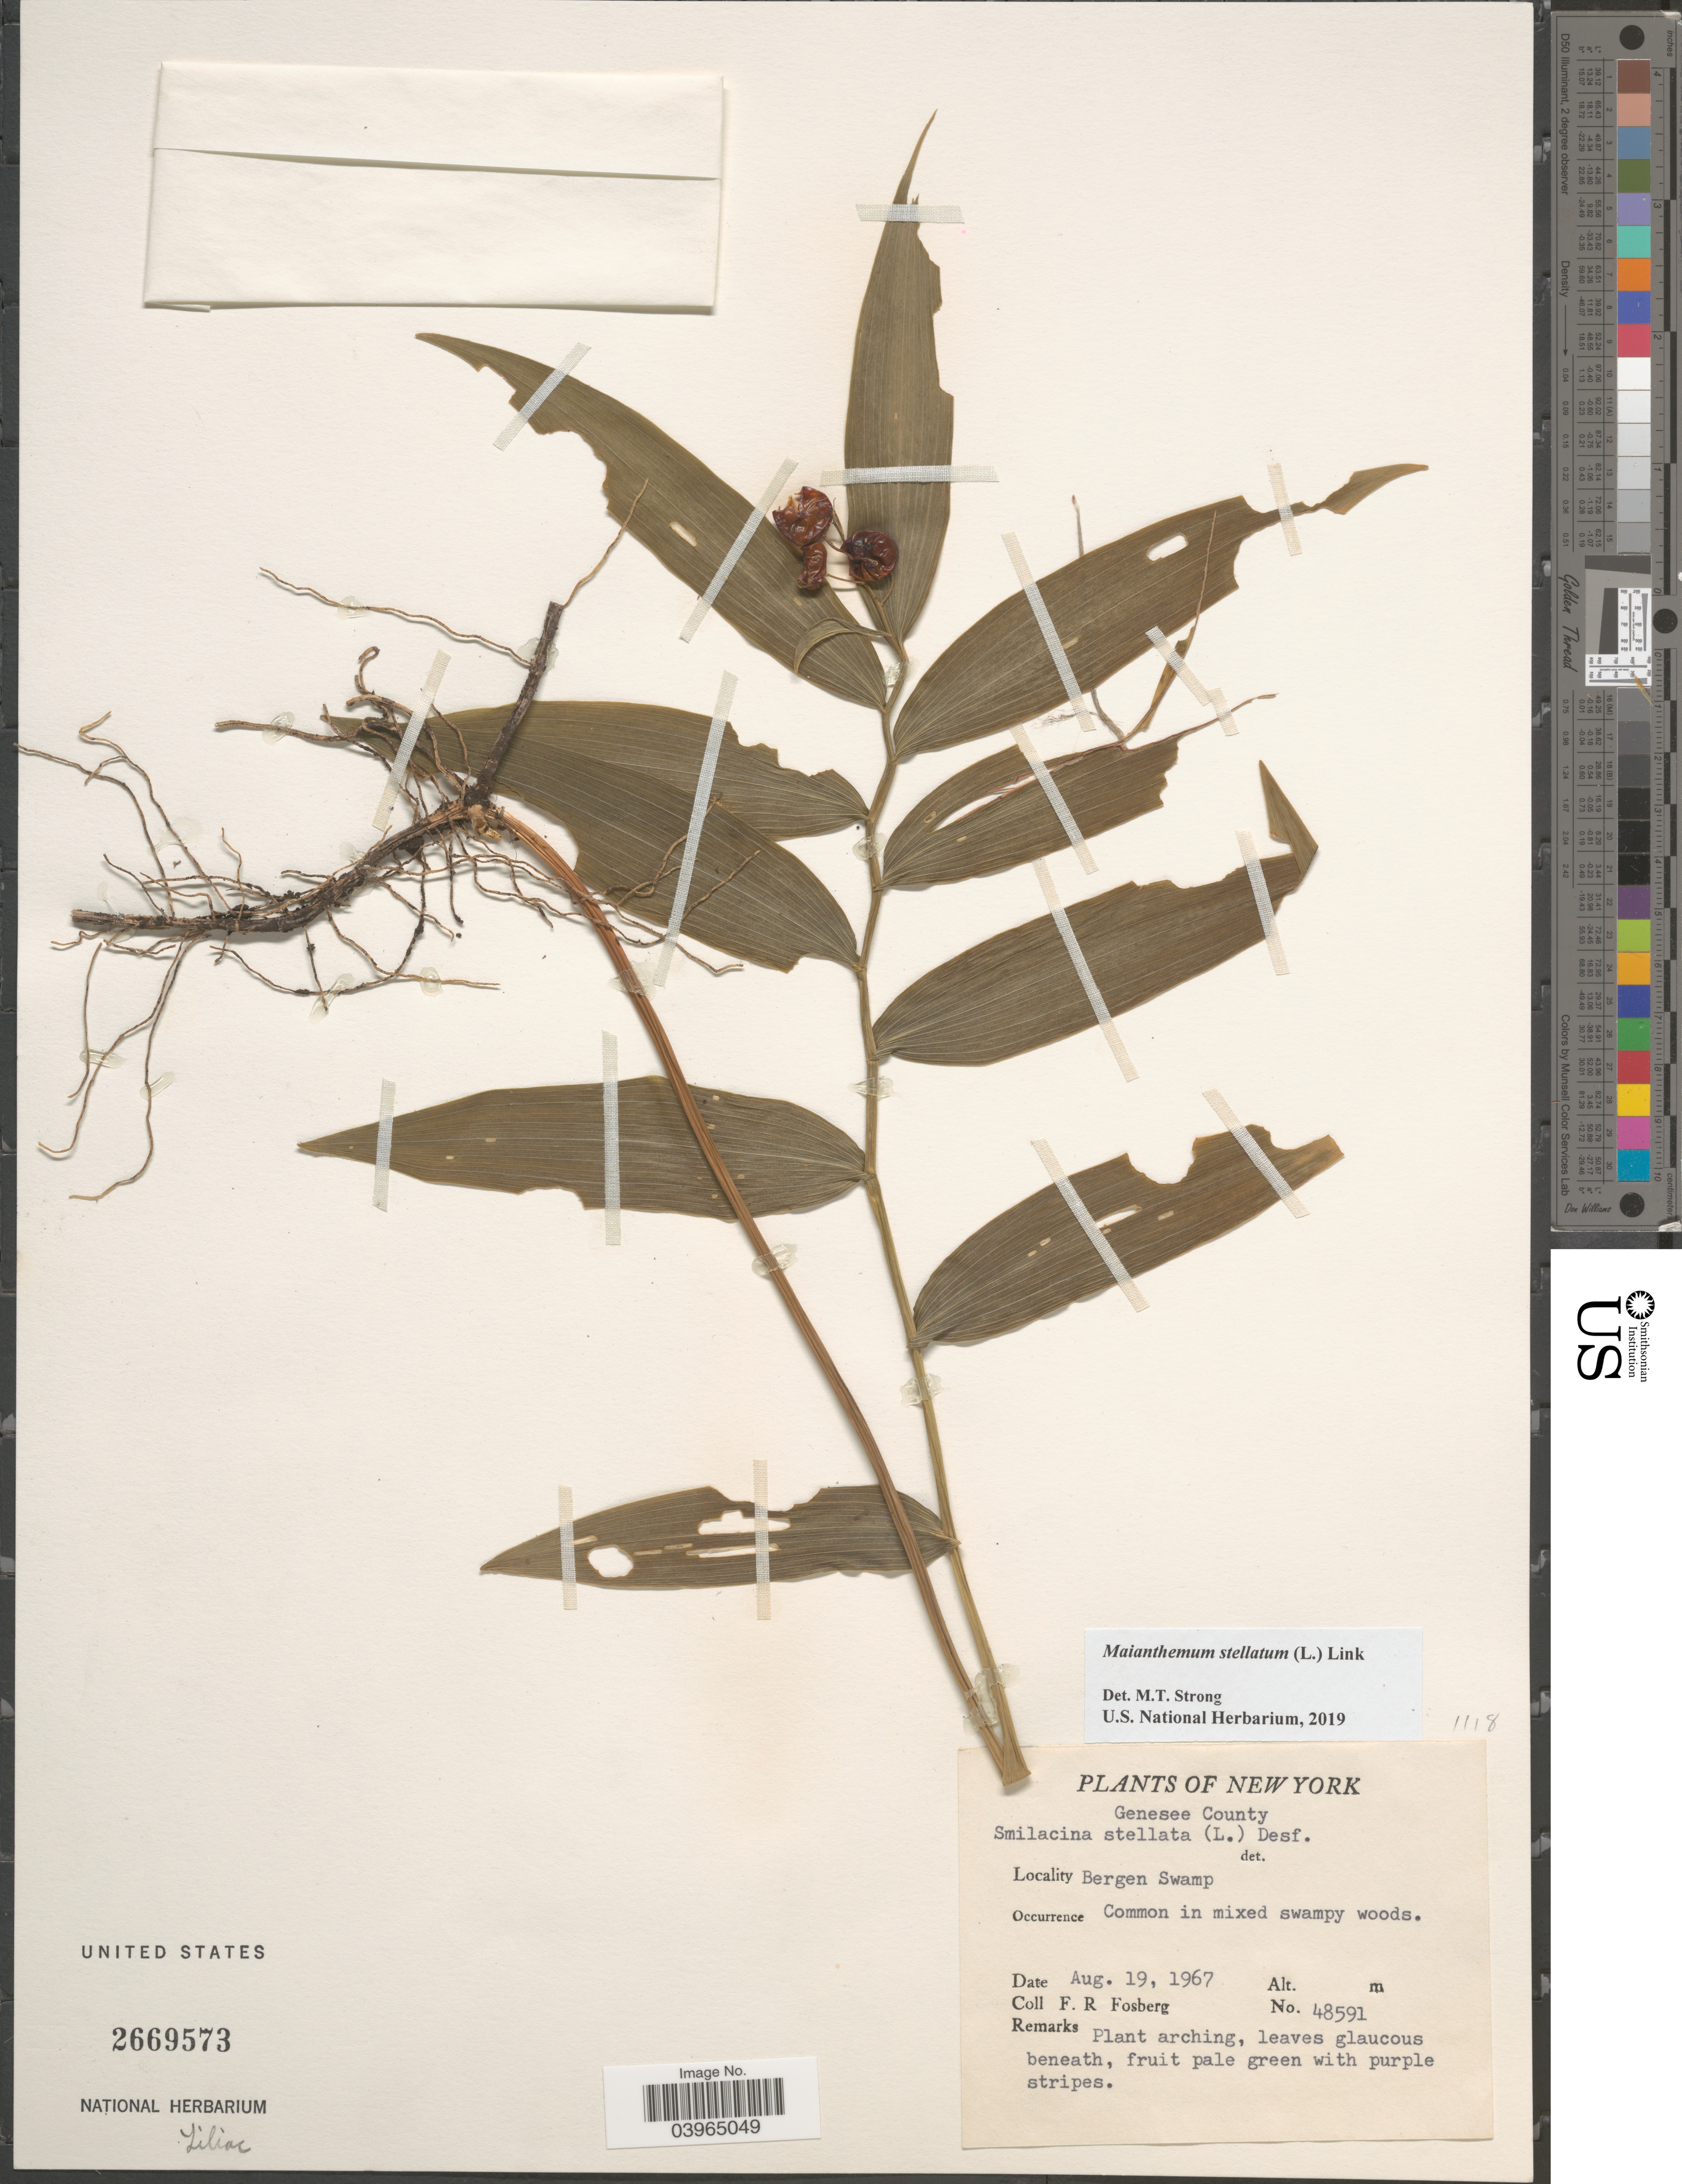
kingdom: Plantae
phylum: Tracheophyta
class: Liliopsida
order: Asparagales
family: Asparagaceae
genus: Maianthemum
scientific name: Maianthemum stellatum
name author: (L.) Link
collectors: F. R. Fosberg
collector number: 48591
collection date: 1967-08-19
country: United States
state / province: New York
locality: Genesee County. Bergen Swamp. In mixed swampy woods.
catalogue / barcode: US 2669573